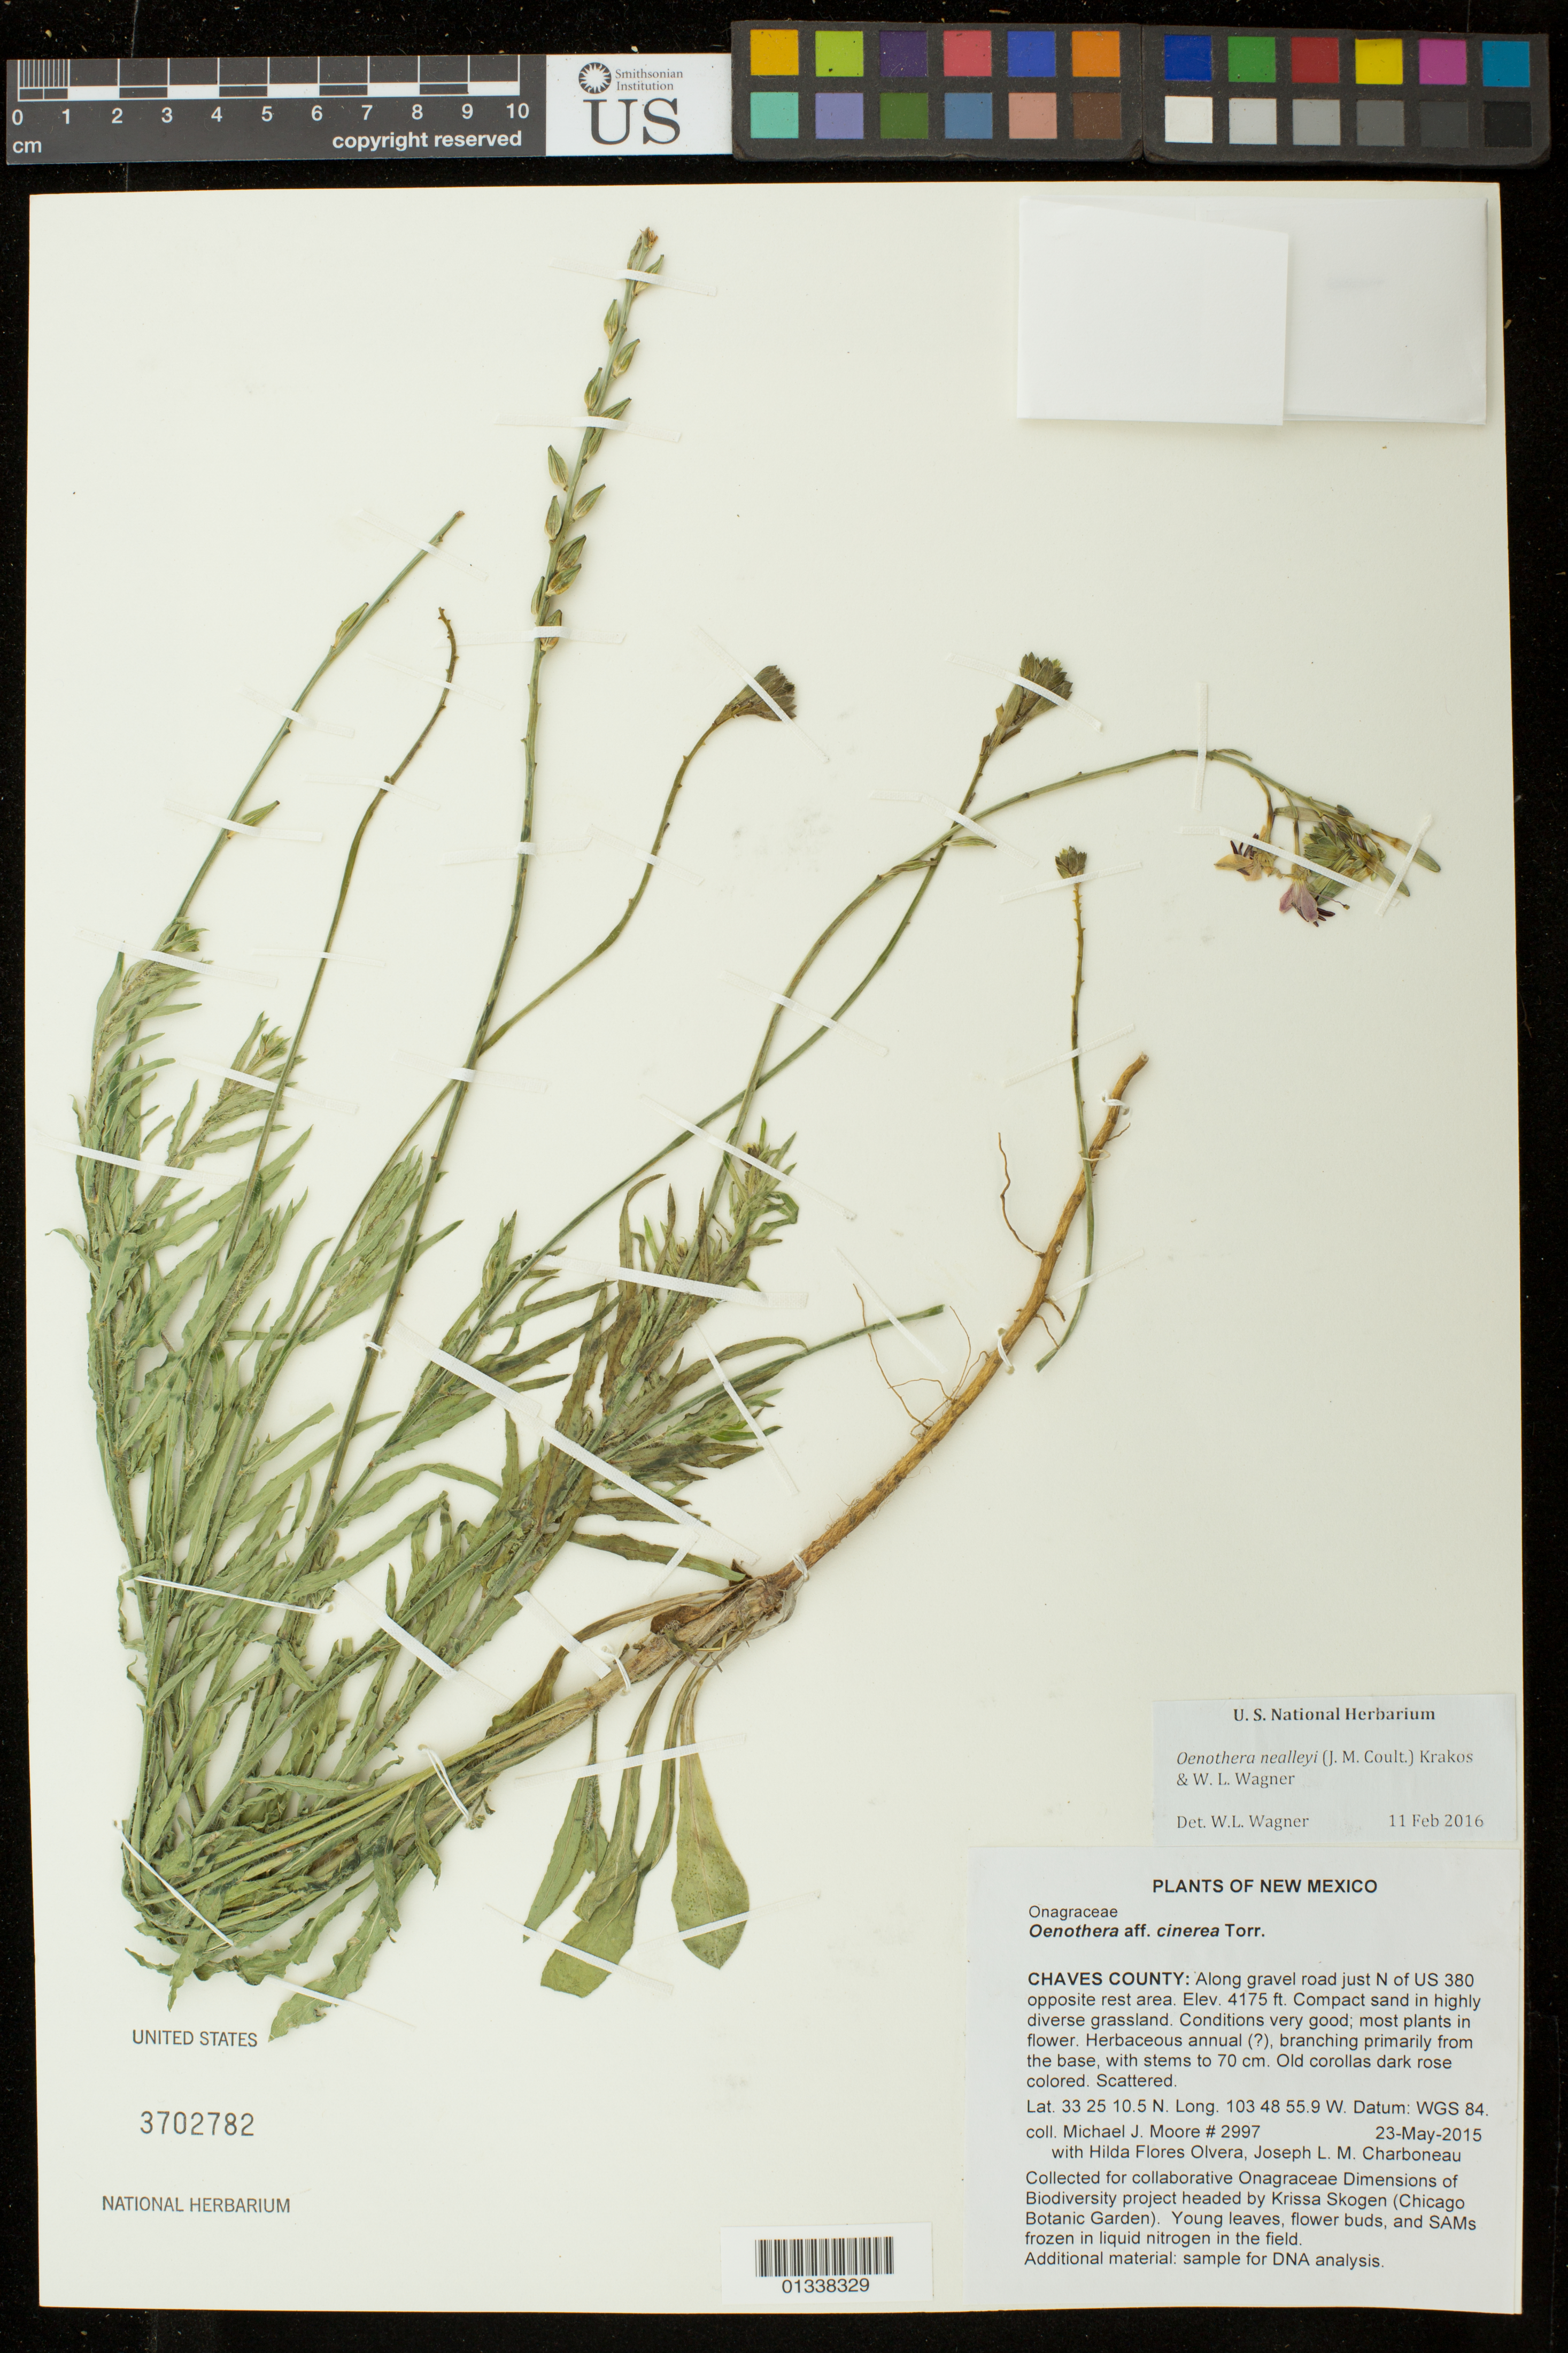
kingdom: Plantae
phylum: Tracheophyta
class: Magnoliopsida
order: Myrtales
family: Onagraceae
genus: Oenothera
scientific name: Oenothera nealleyi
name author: (J.M. Coult.) Krakos & W.L. Wagner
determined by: Wagner, W. L., (BOT), Smithsonian Institution - National Museum of Natural History (UNITED STATES)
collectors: M. J. Moore, H. Flores Olvera & J. L. M. Charboneau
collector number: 2997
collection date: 2015-05-23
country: United States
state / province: New Mexico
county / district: Chaves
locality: Along gravel road just N of US 380 opposite rest area.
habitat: Compact sand in highly diverse grassland. Conditions very good; most plants in flower.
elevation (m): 1273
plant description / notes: Collected for collaborative Onagraceae Dimensions of Biodiversity project headed by Krissa Skogen (Chicago Botanic Garden). Young leaves, flower buds, and SAMs frozen in liquid nitrogen in the field.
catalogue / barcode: US 3702782